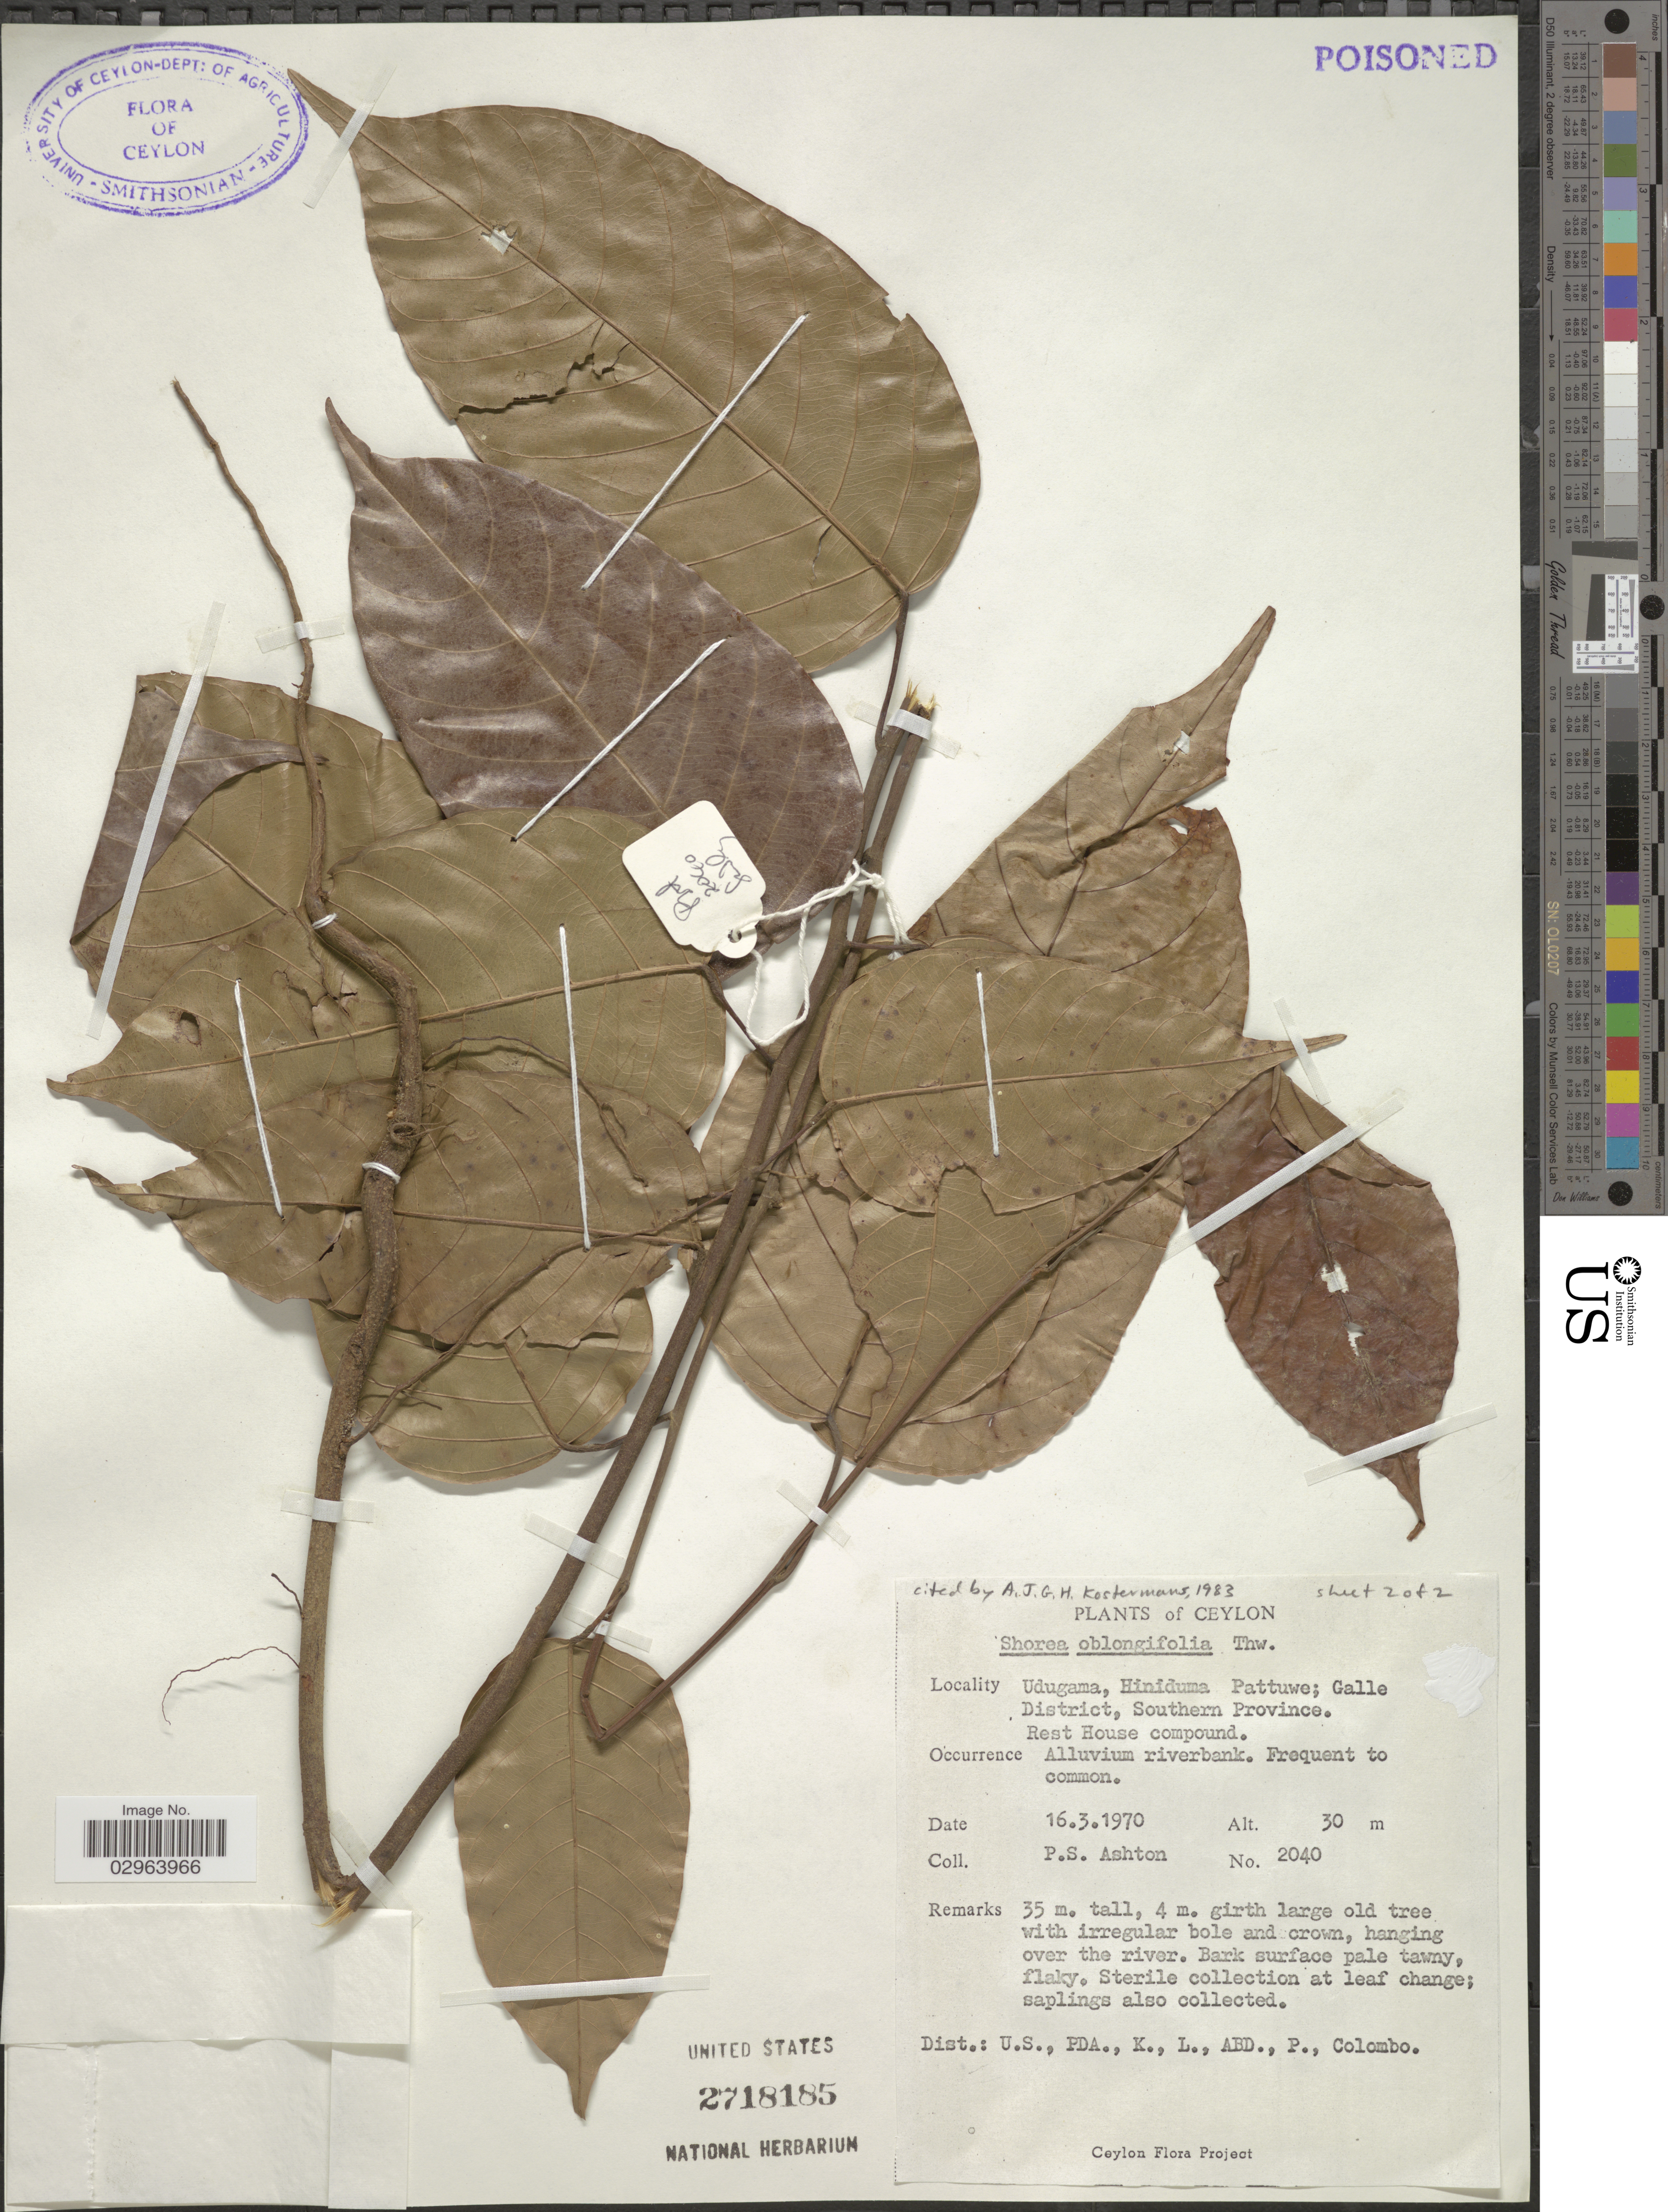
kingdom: Plantae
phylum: Tracheophyta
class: Magnoliopsida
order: Malvales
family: Dipterocarpaceae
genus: Shorea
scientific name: Shorea oblongifolia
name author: Thwaites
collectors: P. S. Ashton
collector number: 2040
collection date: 1970-03-16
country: Sri Lanka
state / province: Southern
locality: Ceylon, Udugama, Hiniduma Pattuwe; Galle District.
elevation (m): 30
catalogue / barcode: US 2718185